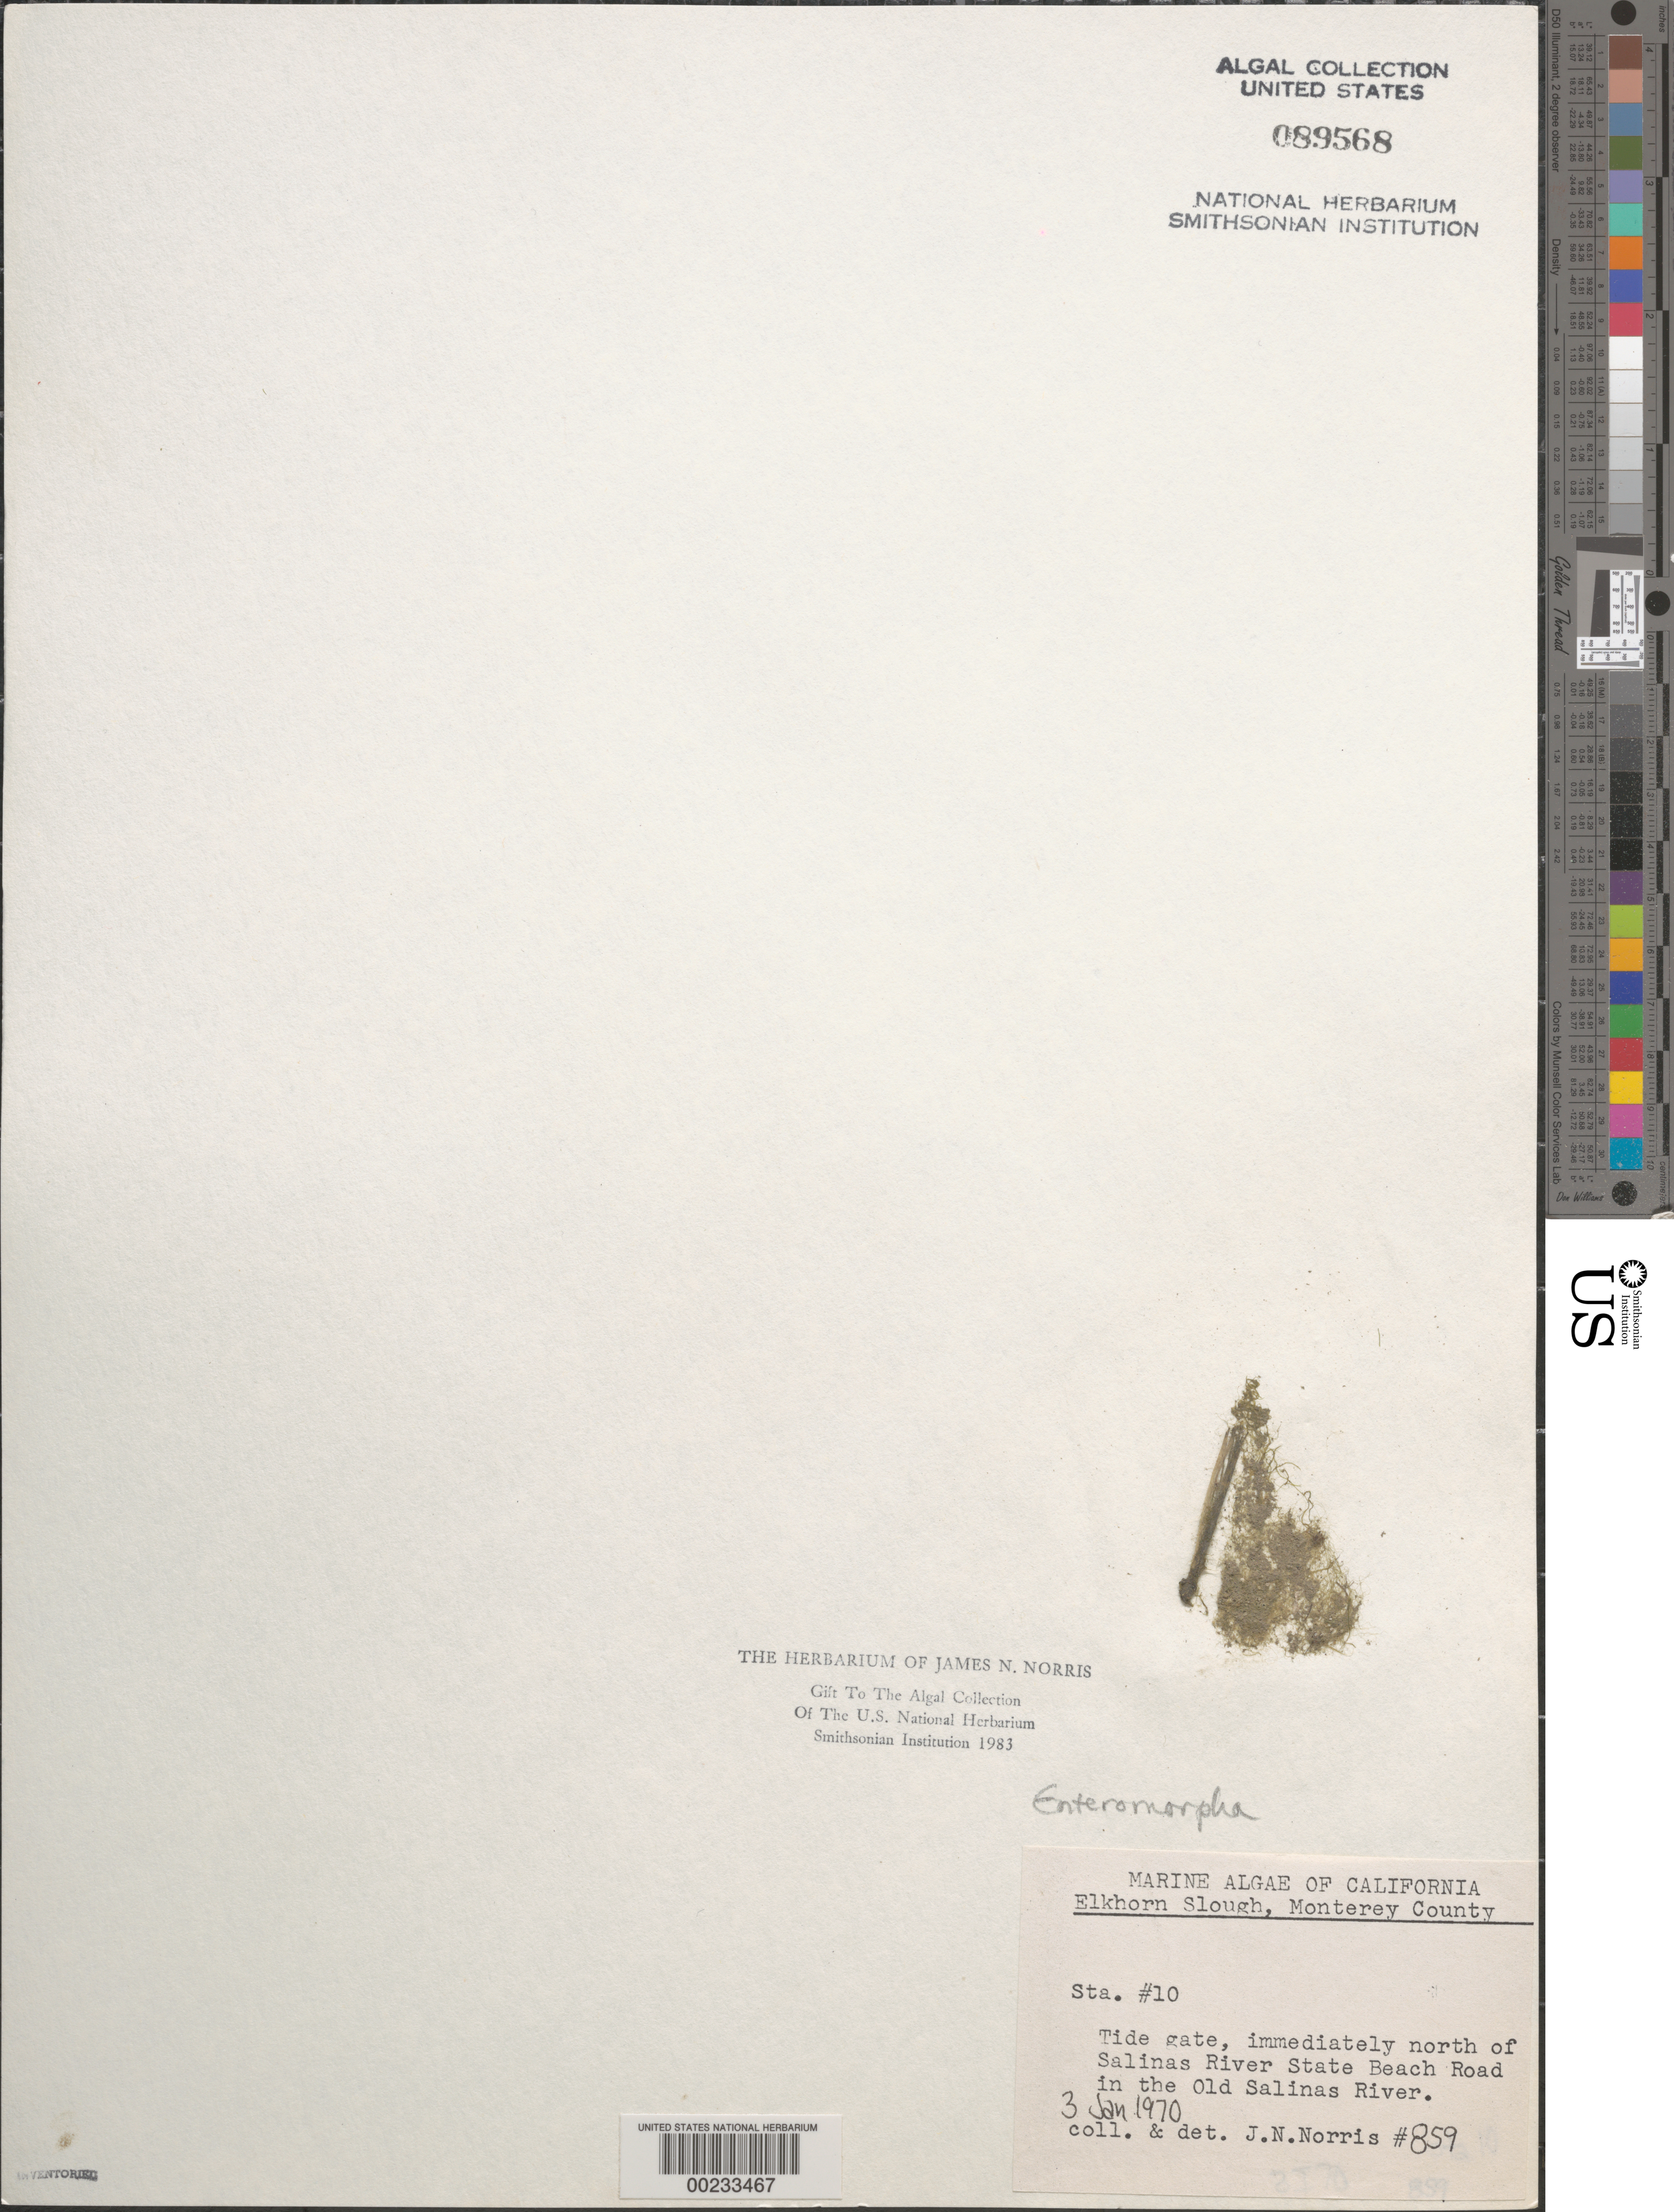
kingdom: Plantae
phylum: Chlorophyta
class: Ulvophyceae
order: Ulvales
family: Ulvaceae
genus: Ulva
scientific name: Ulva sp.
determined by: Algae name updating Project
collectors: J. N. Norris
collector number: JN-859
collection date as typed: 03 Jan 1970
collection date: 1970-01-03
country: United States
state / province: California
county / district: Monterey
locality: Old Salinas River, Elkhorn Slough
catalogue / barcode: US 89568